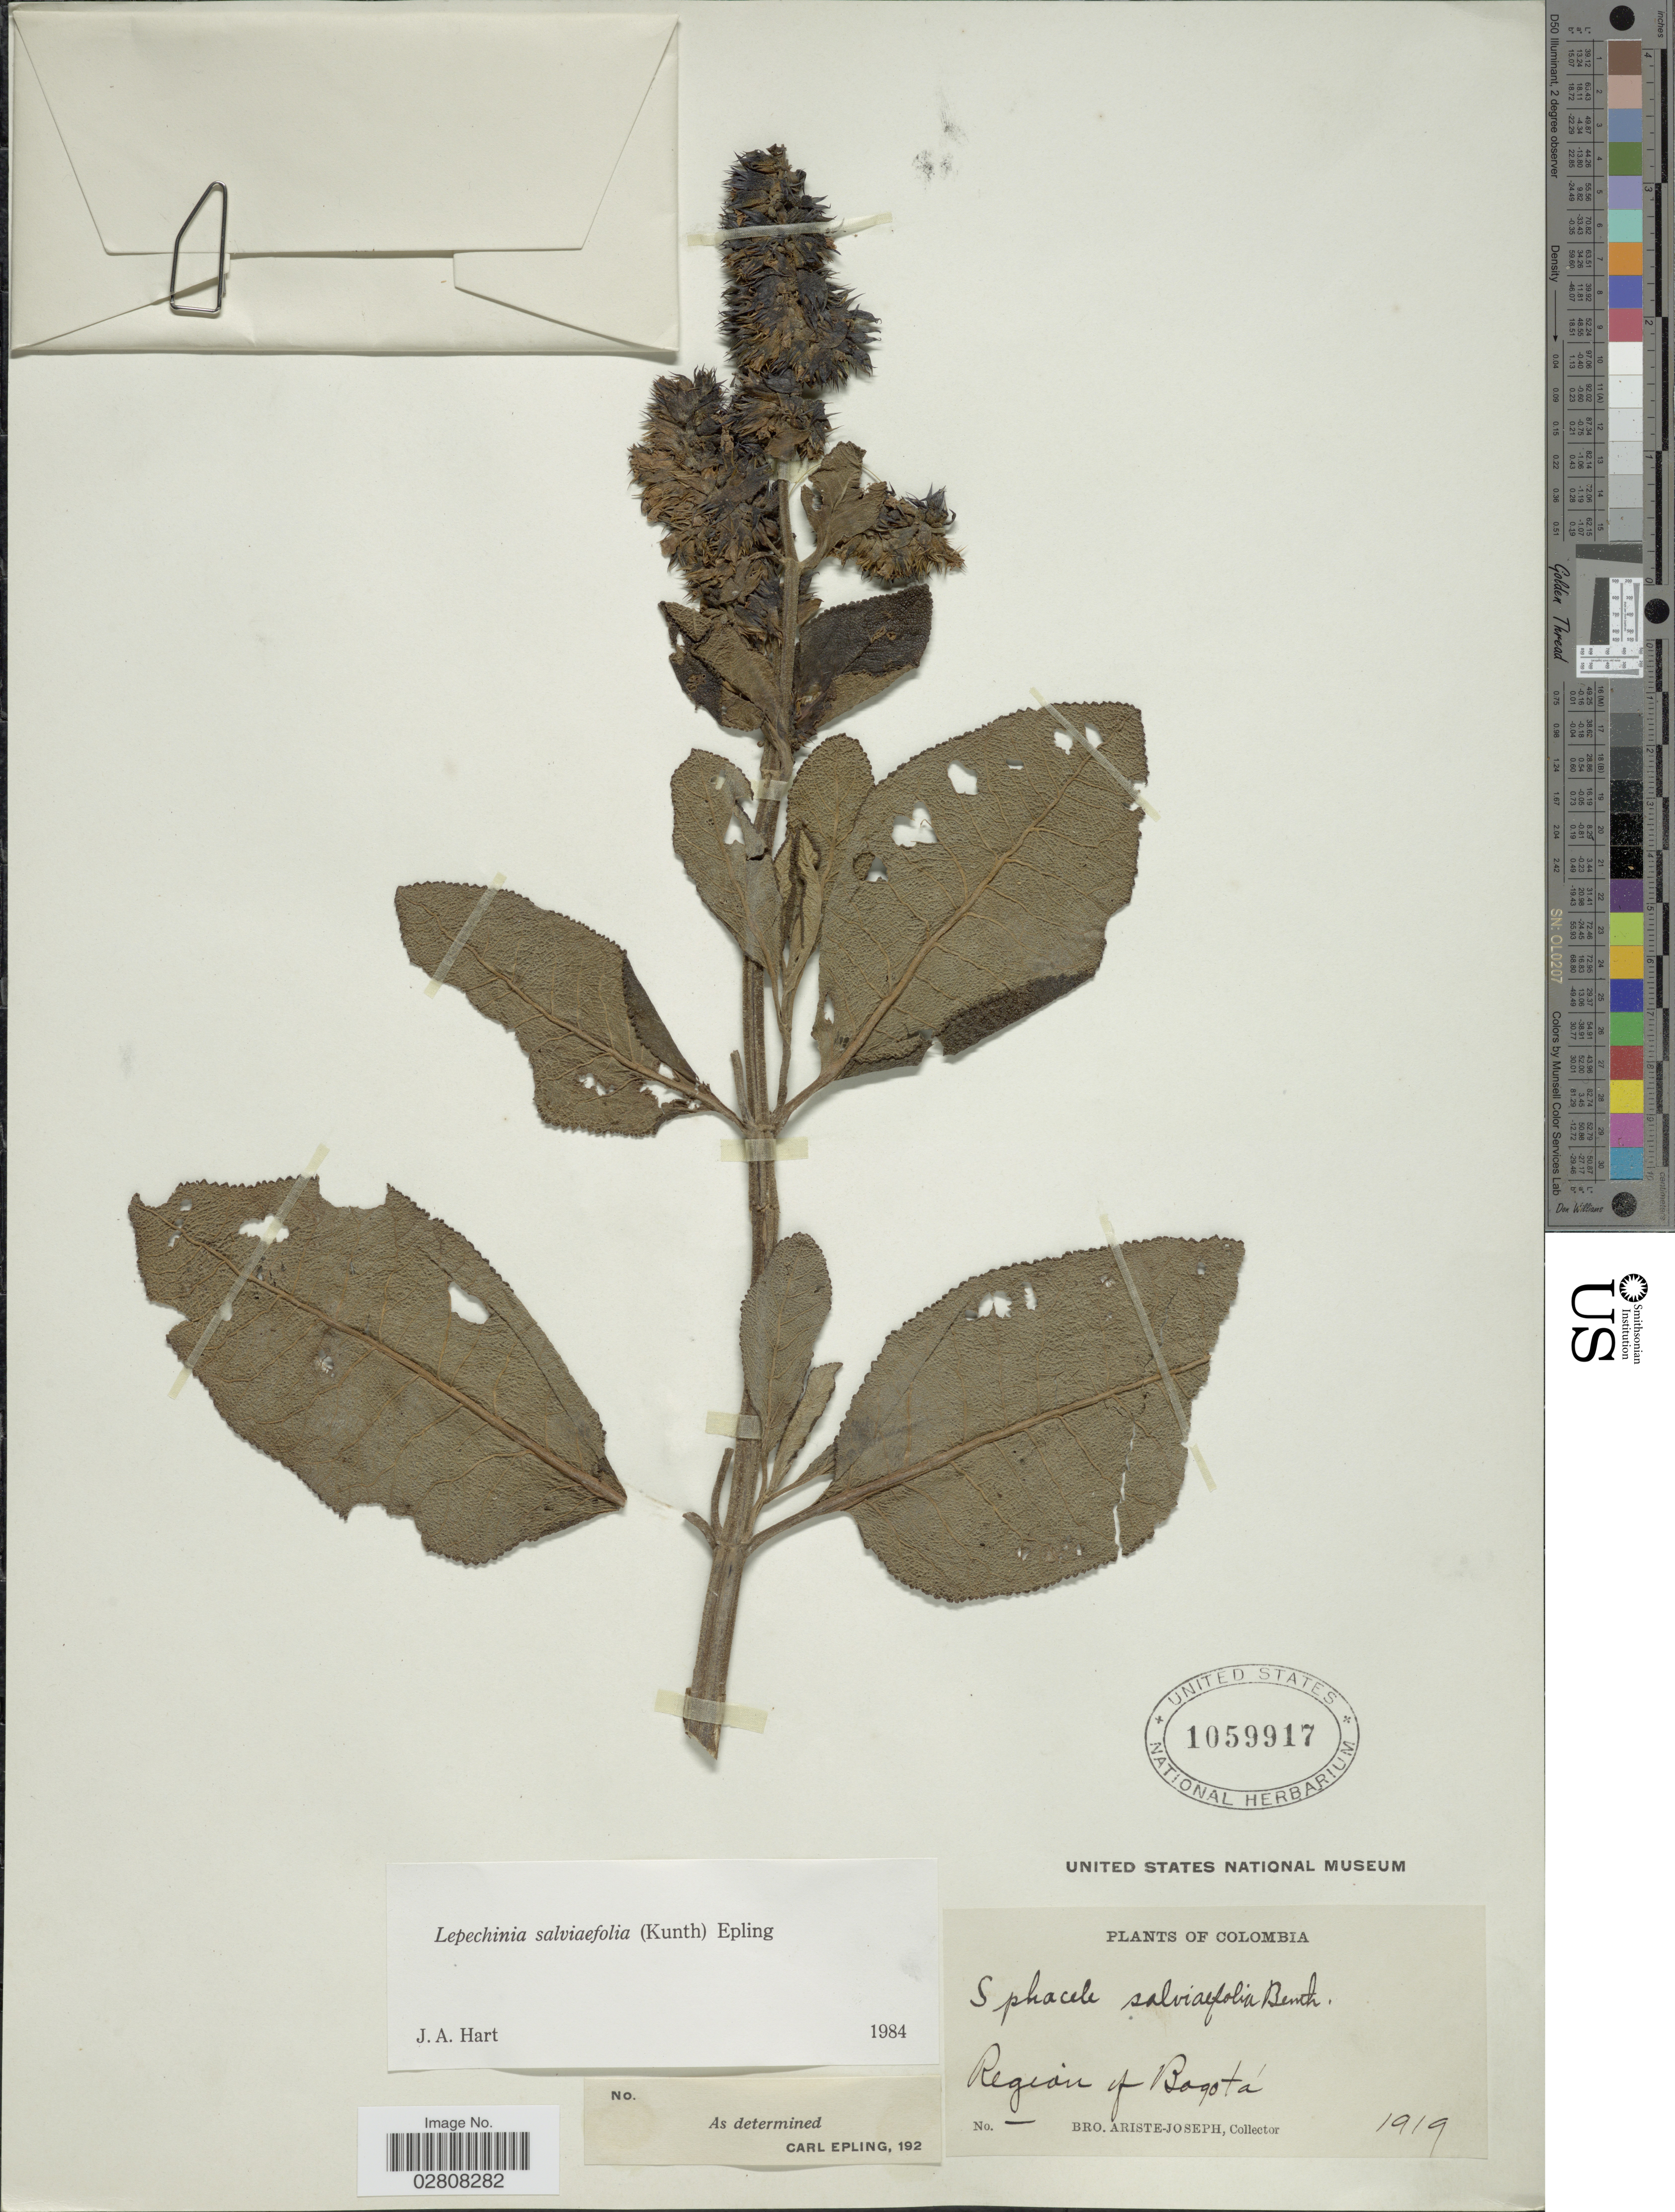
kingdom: Plantae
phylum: Tracheophyta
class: Magnoliopsida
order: Lamiales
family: Lamiaceae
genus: Lepechinia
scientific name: Lepechinia salviifolia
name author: (Kunth) Epling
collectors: Bro. Ariste-Joseph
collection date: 1919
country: Colombia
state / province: Bogota D.C.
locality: Region of Bogotá.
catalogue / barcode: US 1059917